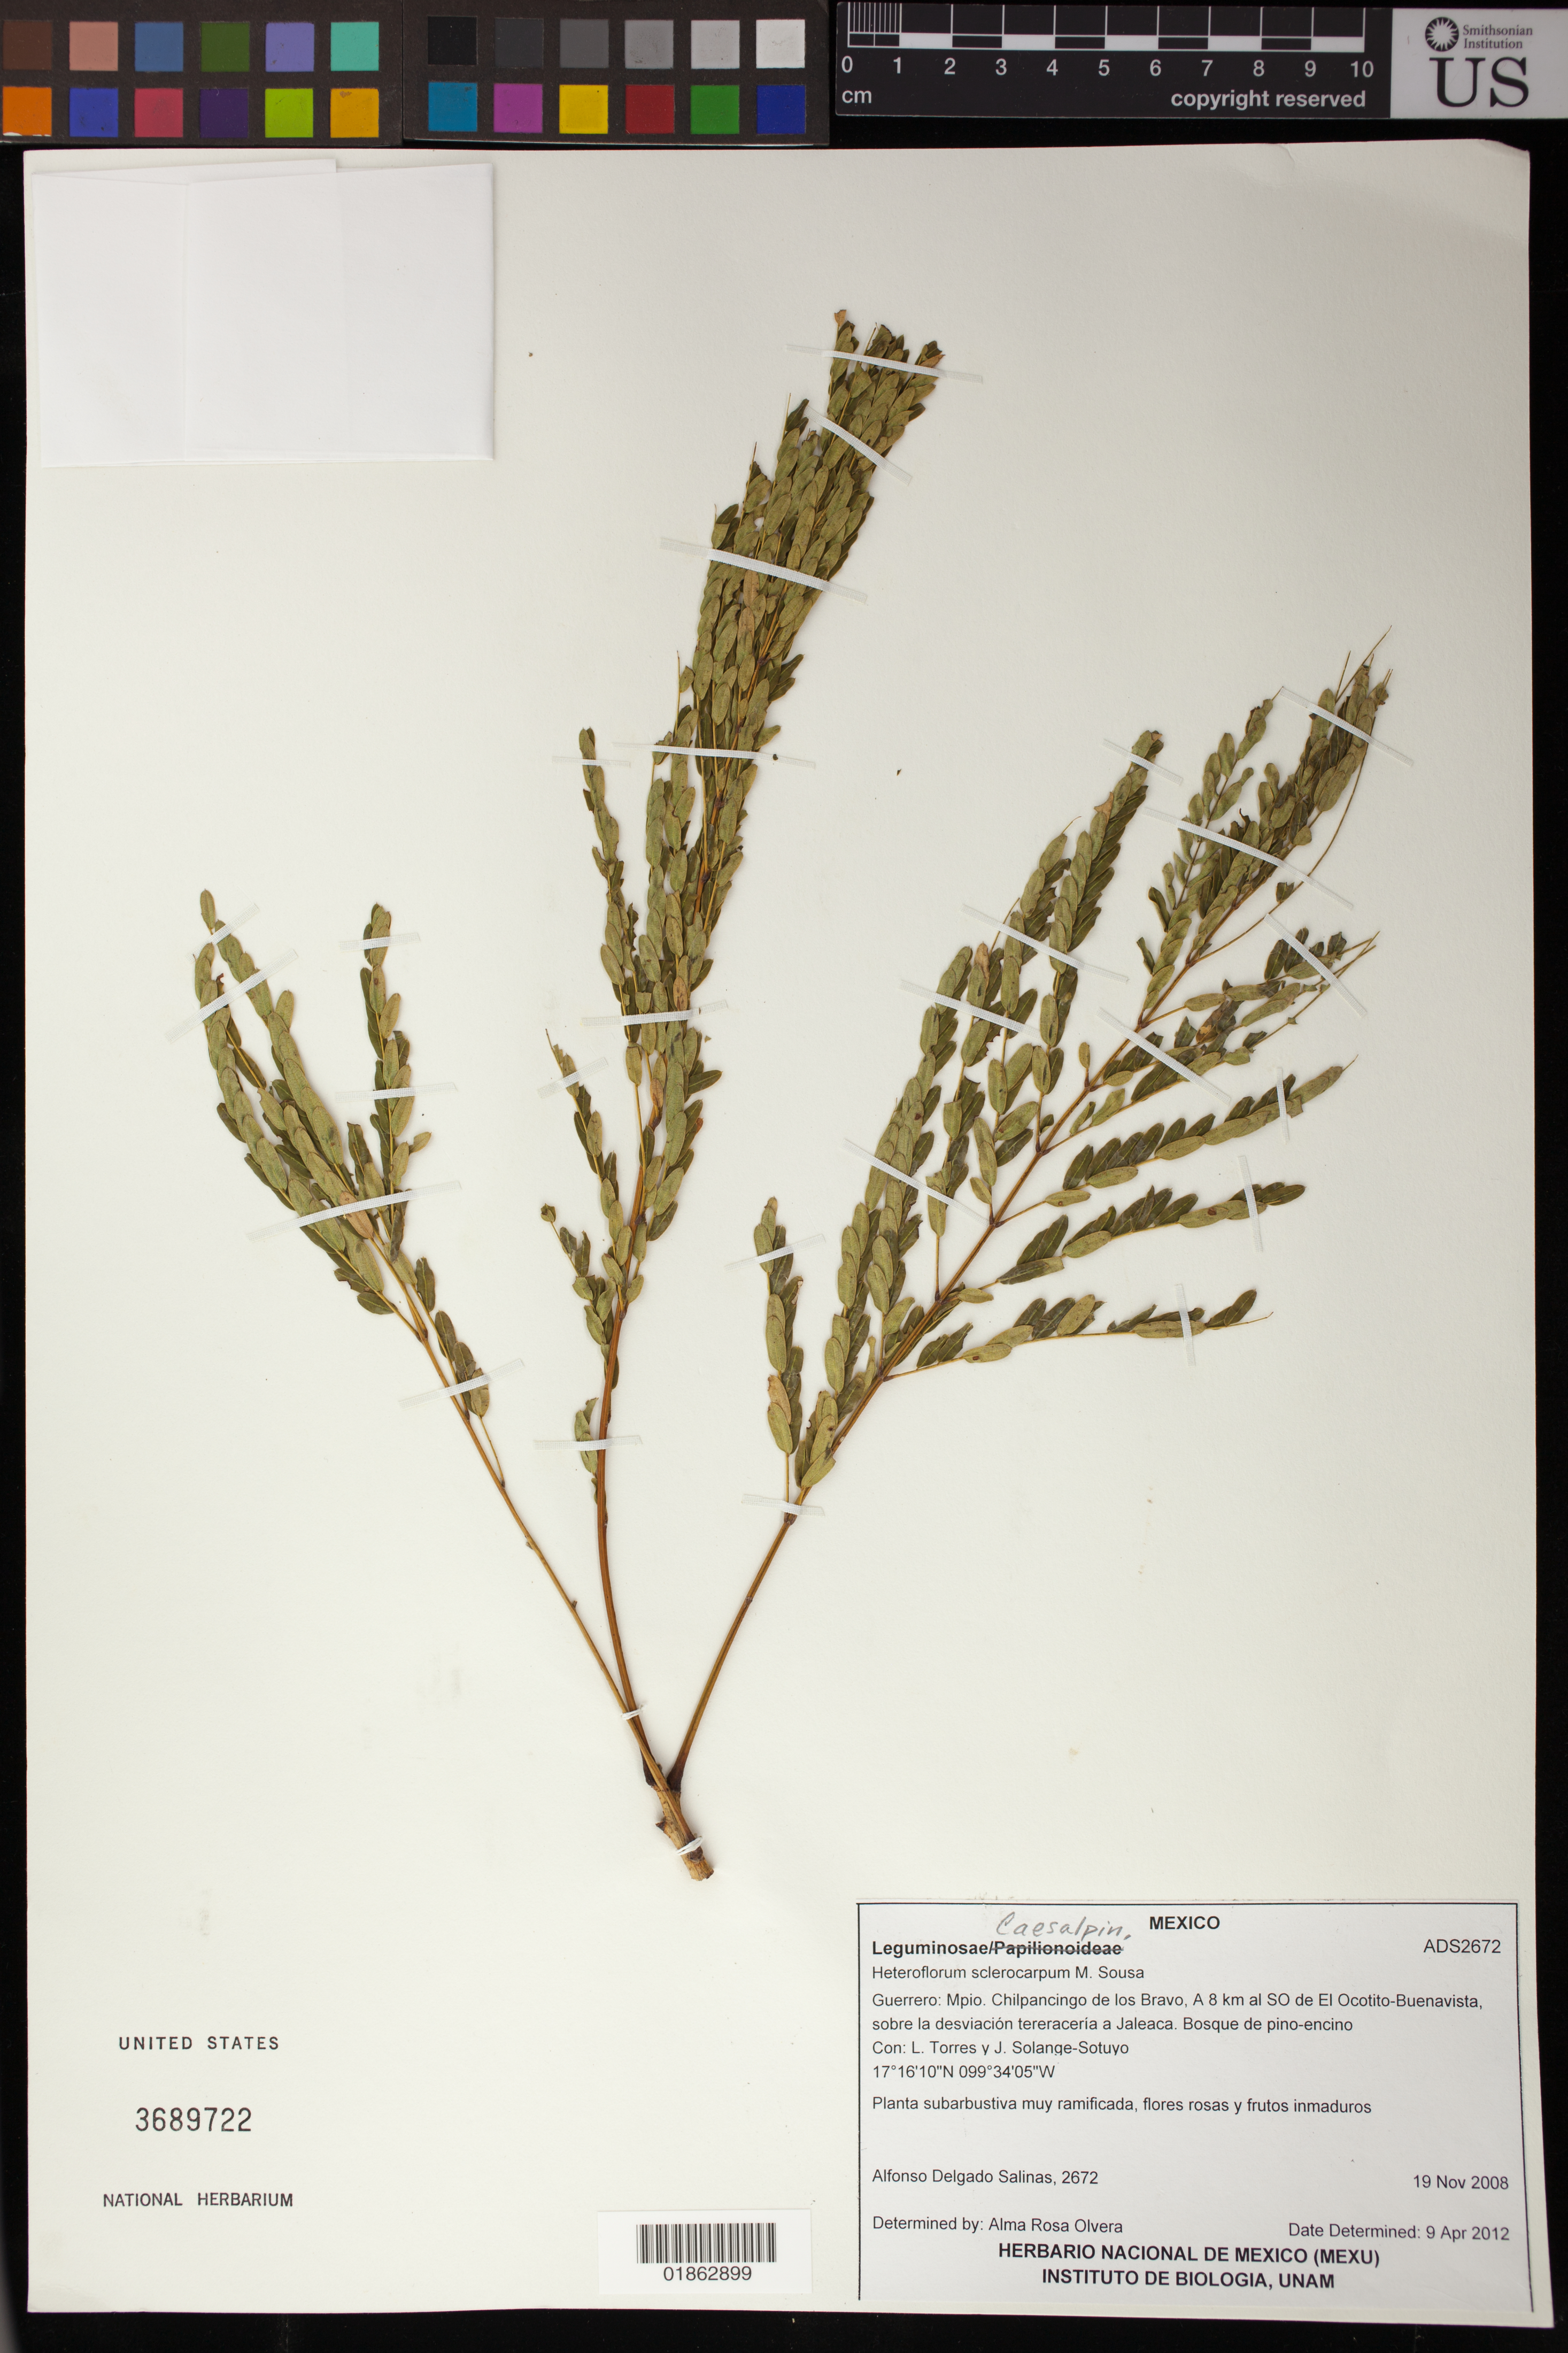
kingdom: Plantae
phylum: Tracheophyta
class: Magnoliopsida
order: Fabales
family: Fabaceae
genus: Heteroflorum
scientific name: Heteroflorum sclerocarpum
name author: M. Sousa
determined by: Olvera, Alma Rosa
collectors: A. Delgado S., L. Torres & J. Solange-Sotuyo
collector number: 2672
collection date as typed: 19 Nov 2008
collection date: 2008-11-19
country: Mexico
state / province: Guerrero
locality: Mpio. Chilpancingo de los Bravo, A 8 km al SO de El Ocotito-Buenavista, sobre la desviacion tereraceria a Jaleaca.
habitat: Bosque de pino-encino.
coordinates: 17 16 10 N, 99 34 05 W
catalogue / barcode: US 3689722